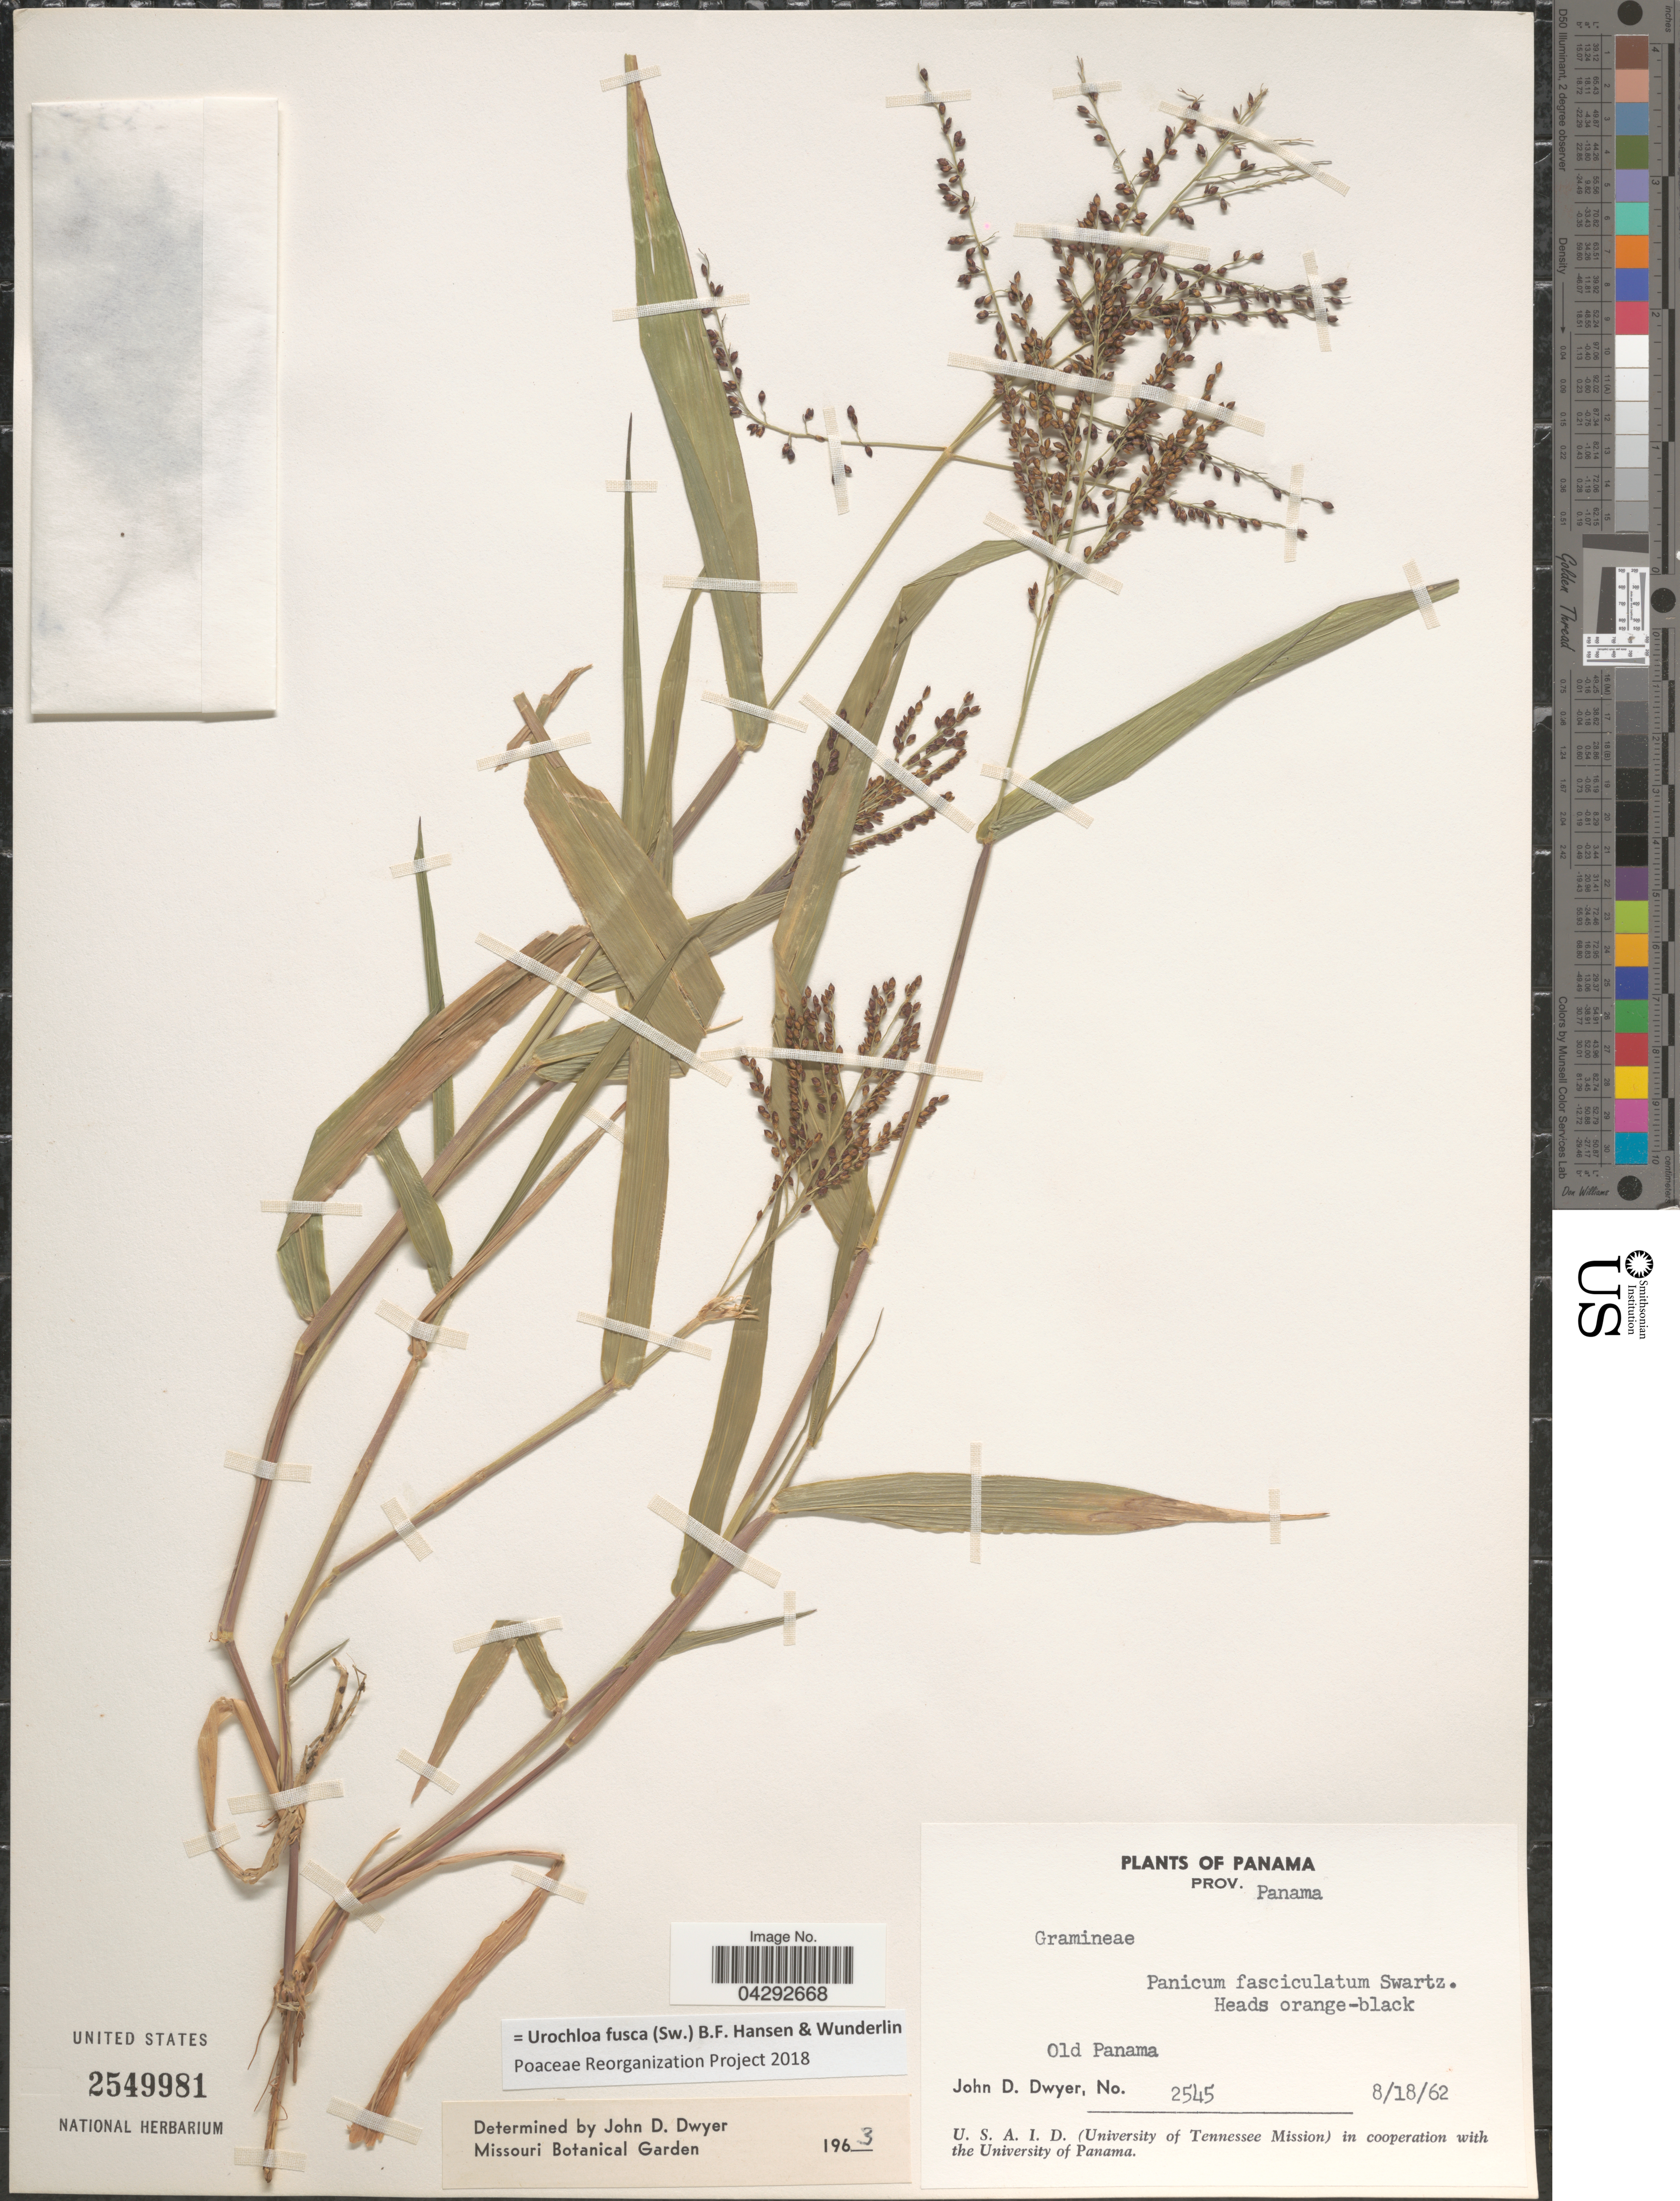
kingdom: Plantae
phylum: Tracheophyta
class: Liliopsida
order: Poales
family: Poaceae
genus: Urochloa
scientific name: Urochloa fusca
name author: (Sw.) B.F. Hansen & Wunderlin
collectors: J. D. Dwyer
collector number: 2545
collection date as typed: Transcribed d/m/y: 18/8/62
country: Panama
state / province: Panamá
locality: Old Panama.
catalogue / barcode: US 2549981